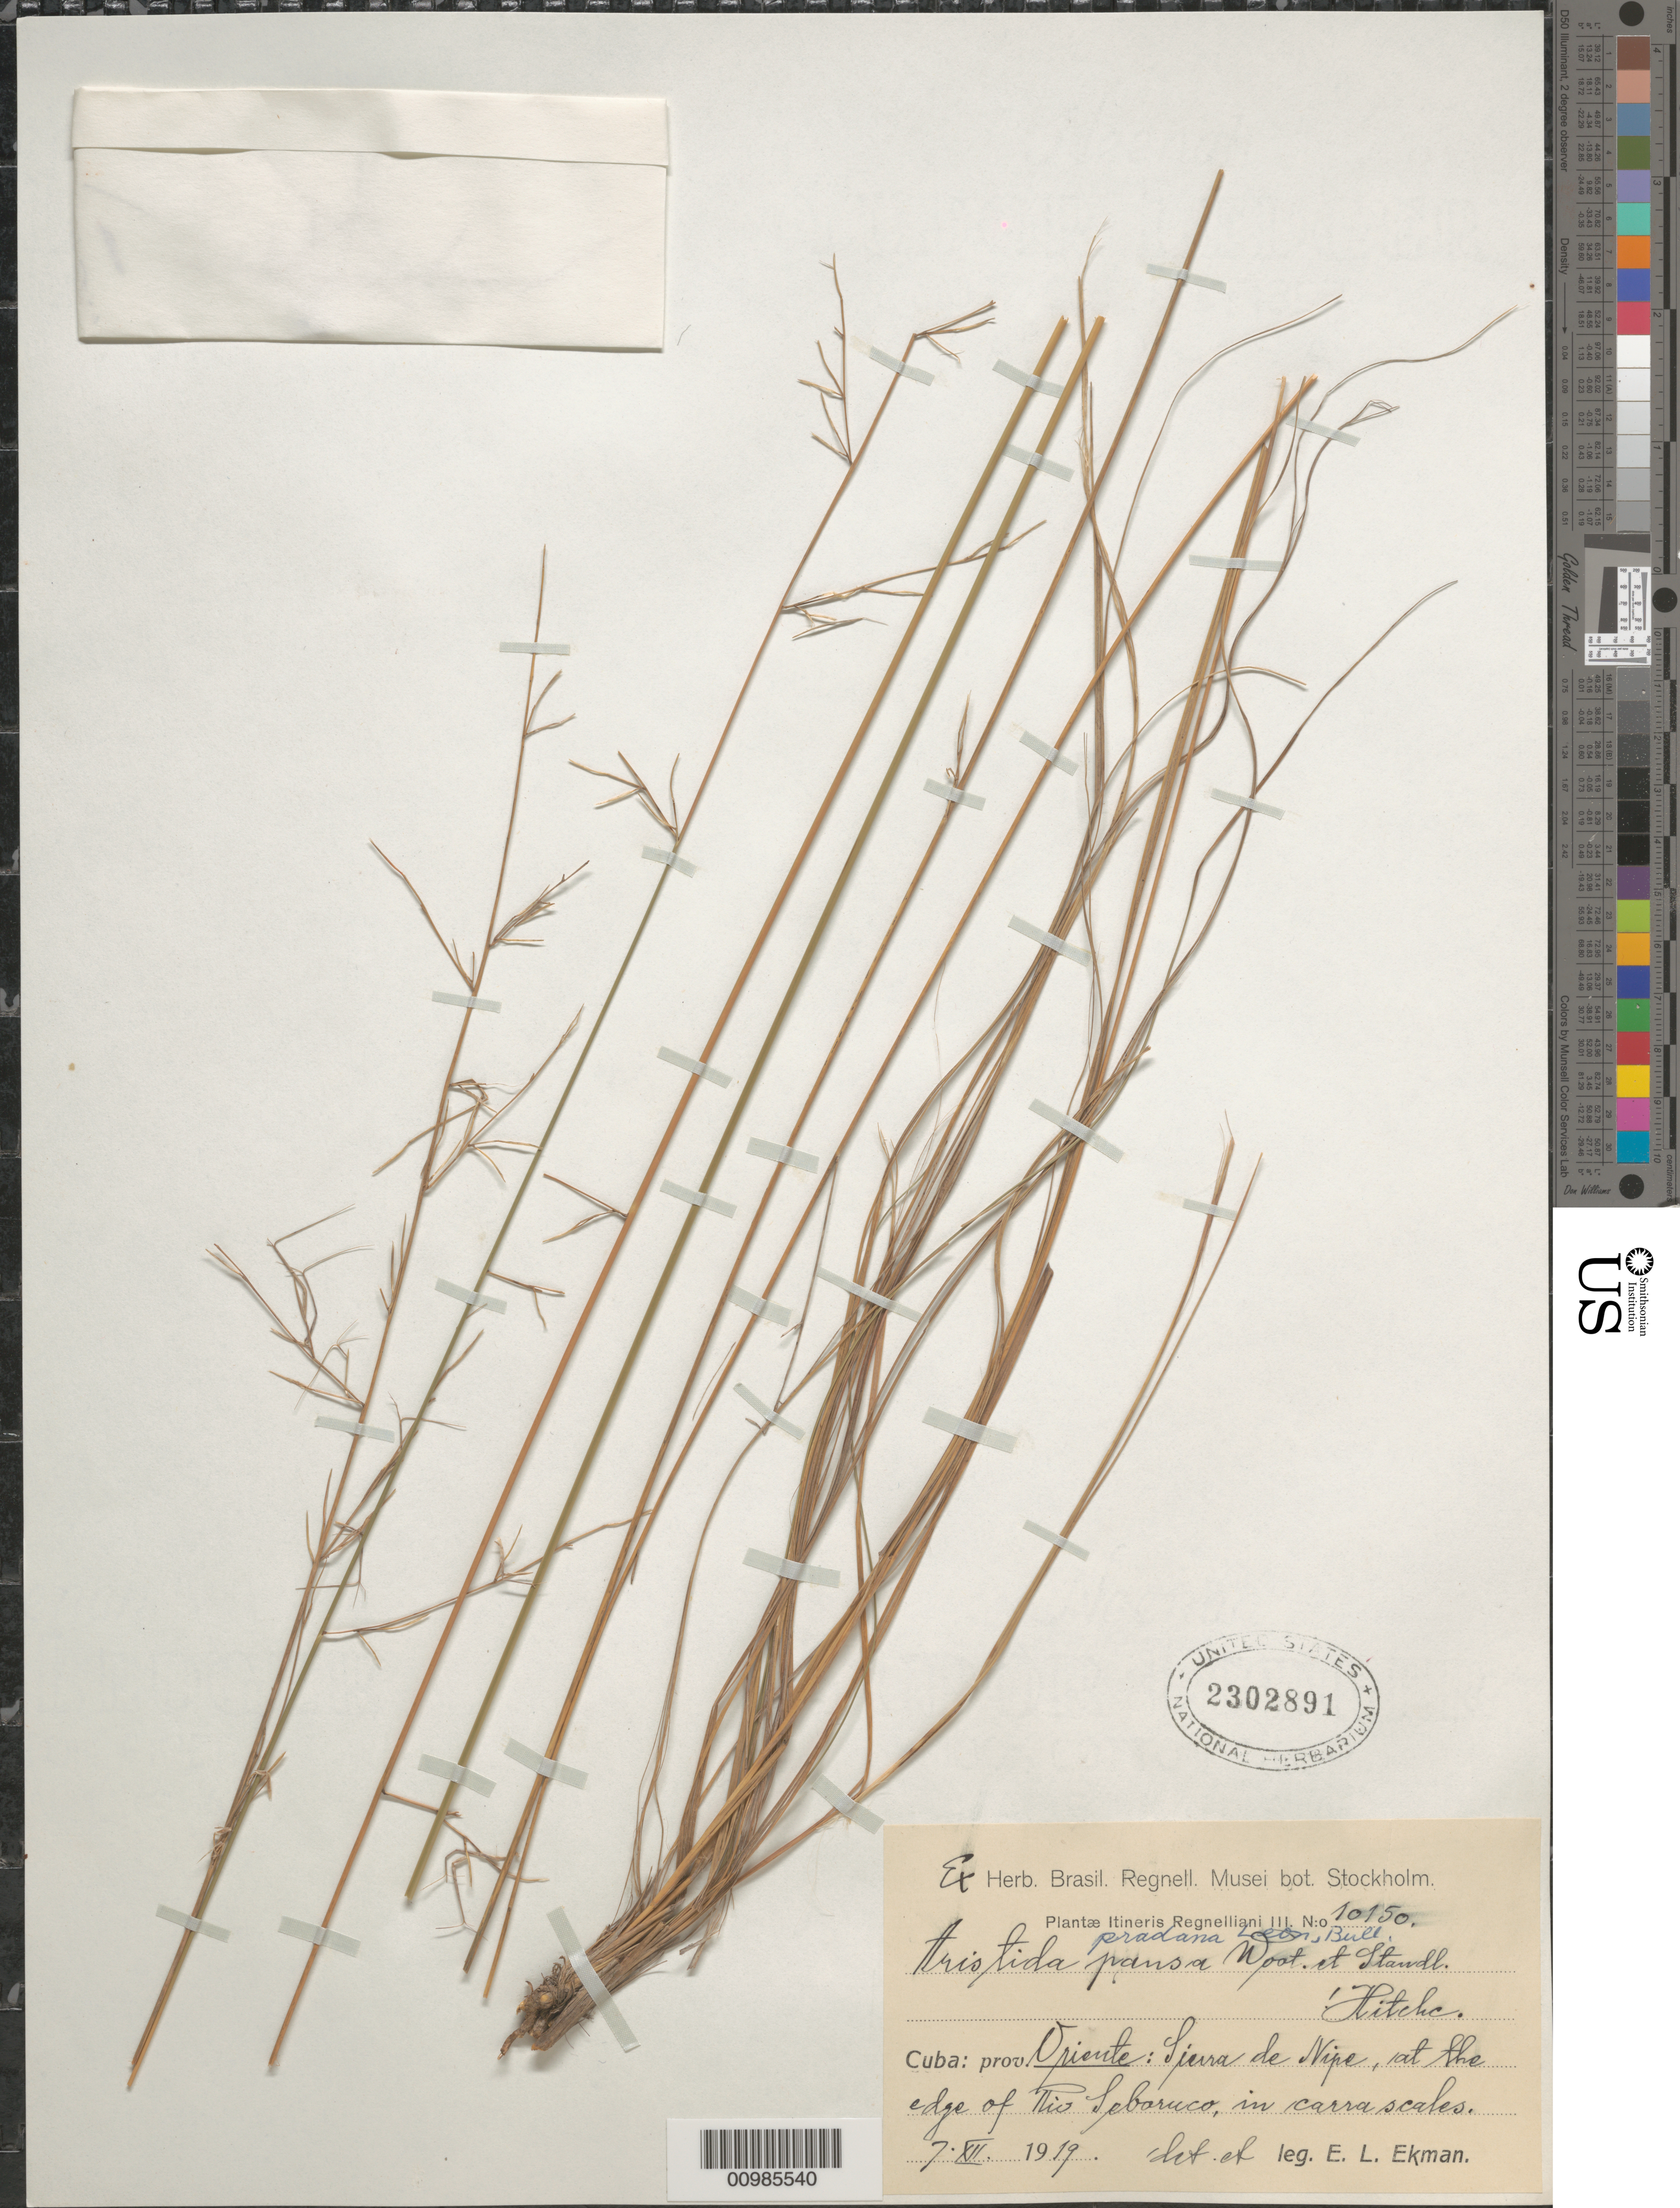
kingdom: Plantae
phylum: Tracheophyta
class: Liliopsida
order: Poales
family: Poaceae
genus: Aristida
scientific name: Aristida pradana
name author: León ex Britton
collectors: E. L. Ekman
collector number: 10150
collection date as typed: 07 Dec 1919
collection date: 1919-12-07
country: Cuba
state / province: Holguín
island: Cuba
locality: Sierra de Nipe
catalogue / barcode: US 2302891